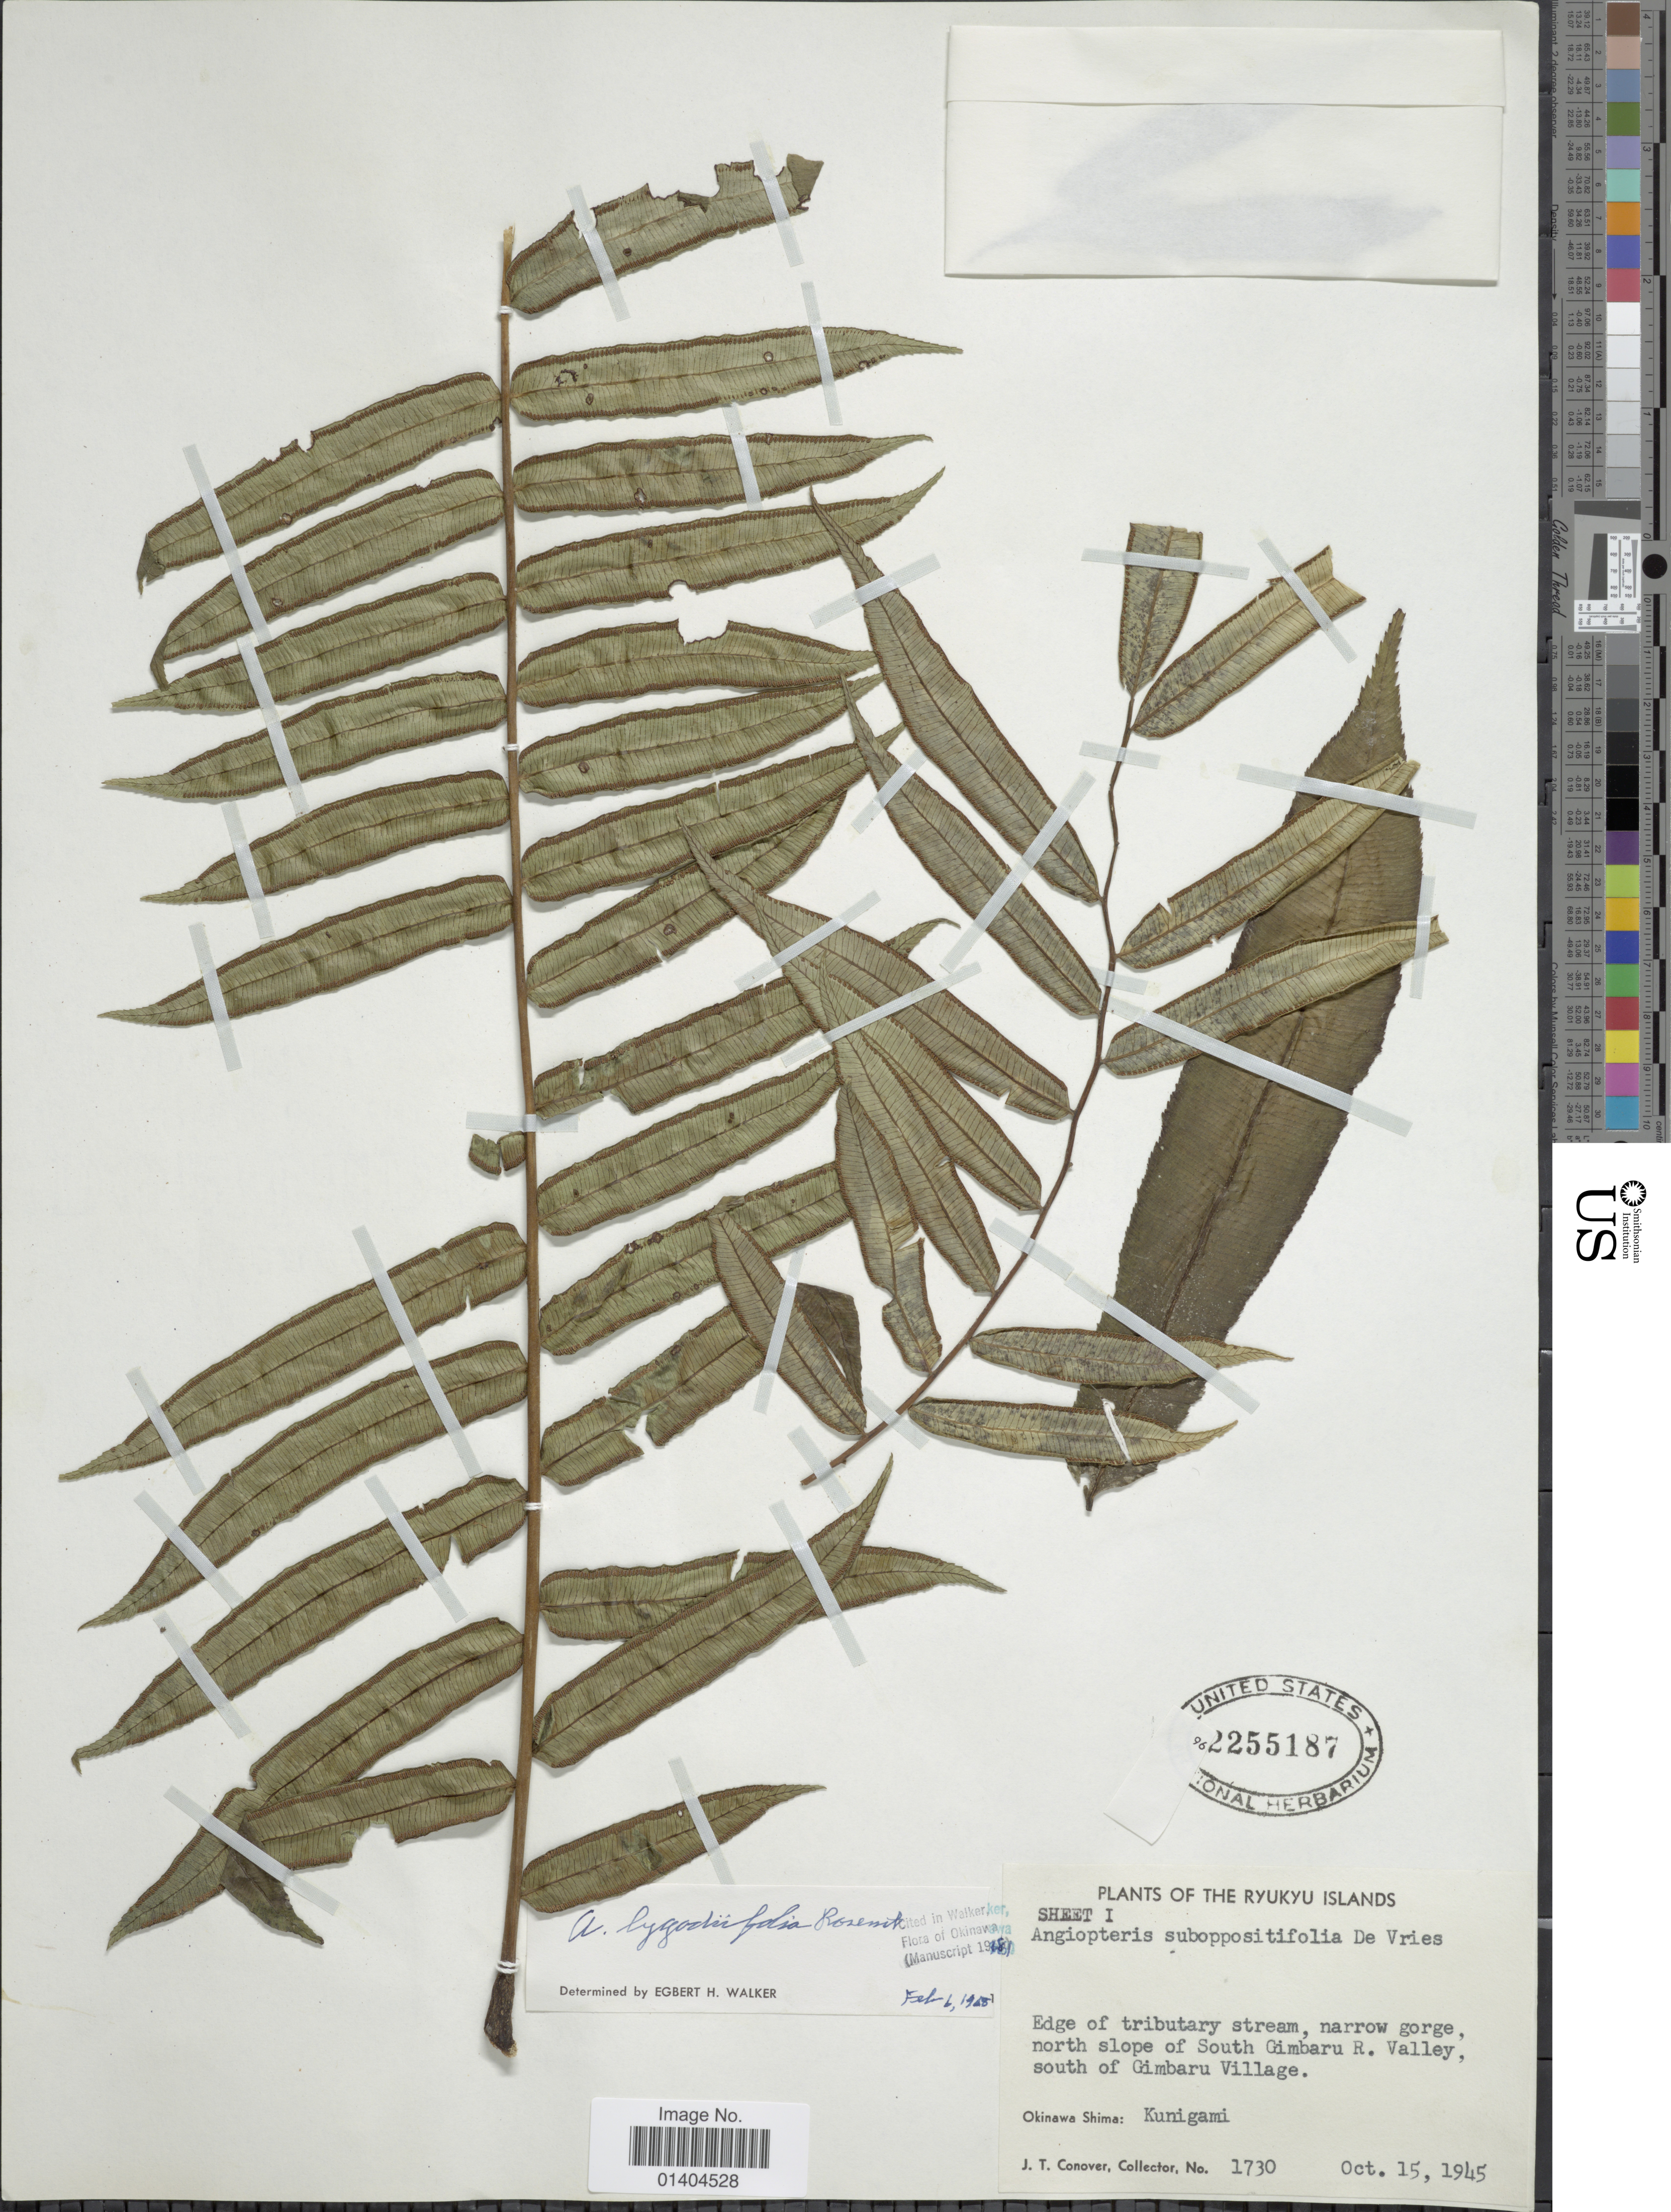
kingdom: Plantae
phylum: Tracheophyta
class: Polypodiopsida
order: Marattiales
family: Marattiaceae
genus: Angiopteris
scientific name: Angiopteris suboppositifolia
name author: de Vriese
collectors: J. T. Conover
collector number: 1730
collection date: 1945-10-15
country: Japan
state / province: Okinawa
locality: The Ryukyu Islands. Okinawa Shima: Kunigami. North slope of South Gimbaru R. Valley, south of Gimbaru Village.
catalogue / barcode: US 2255187